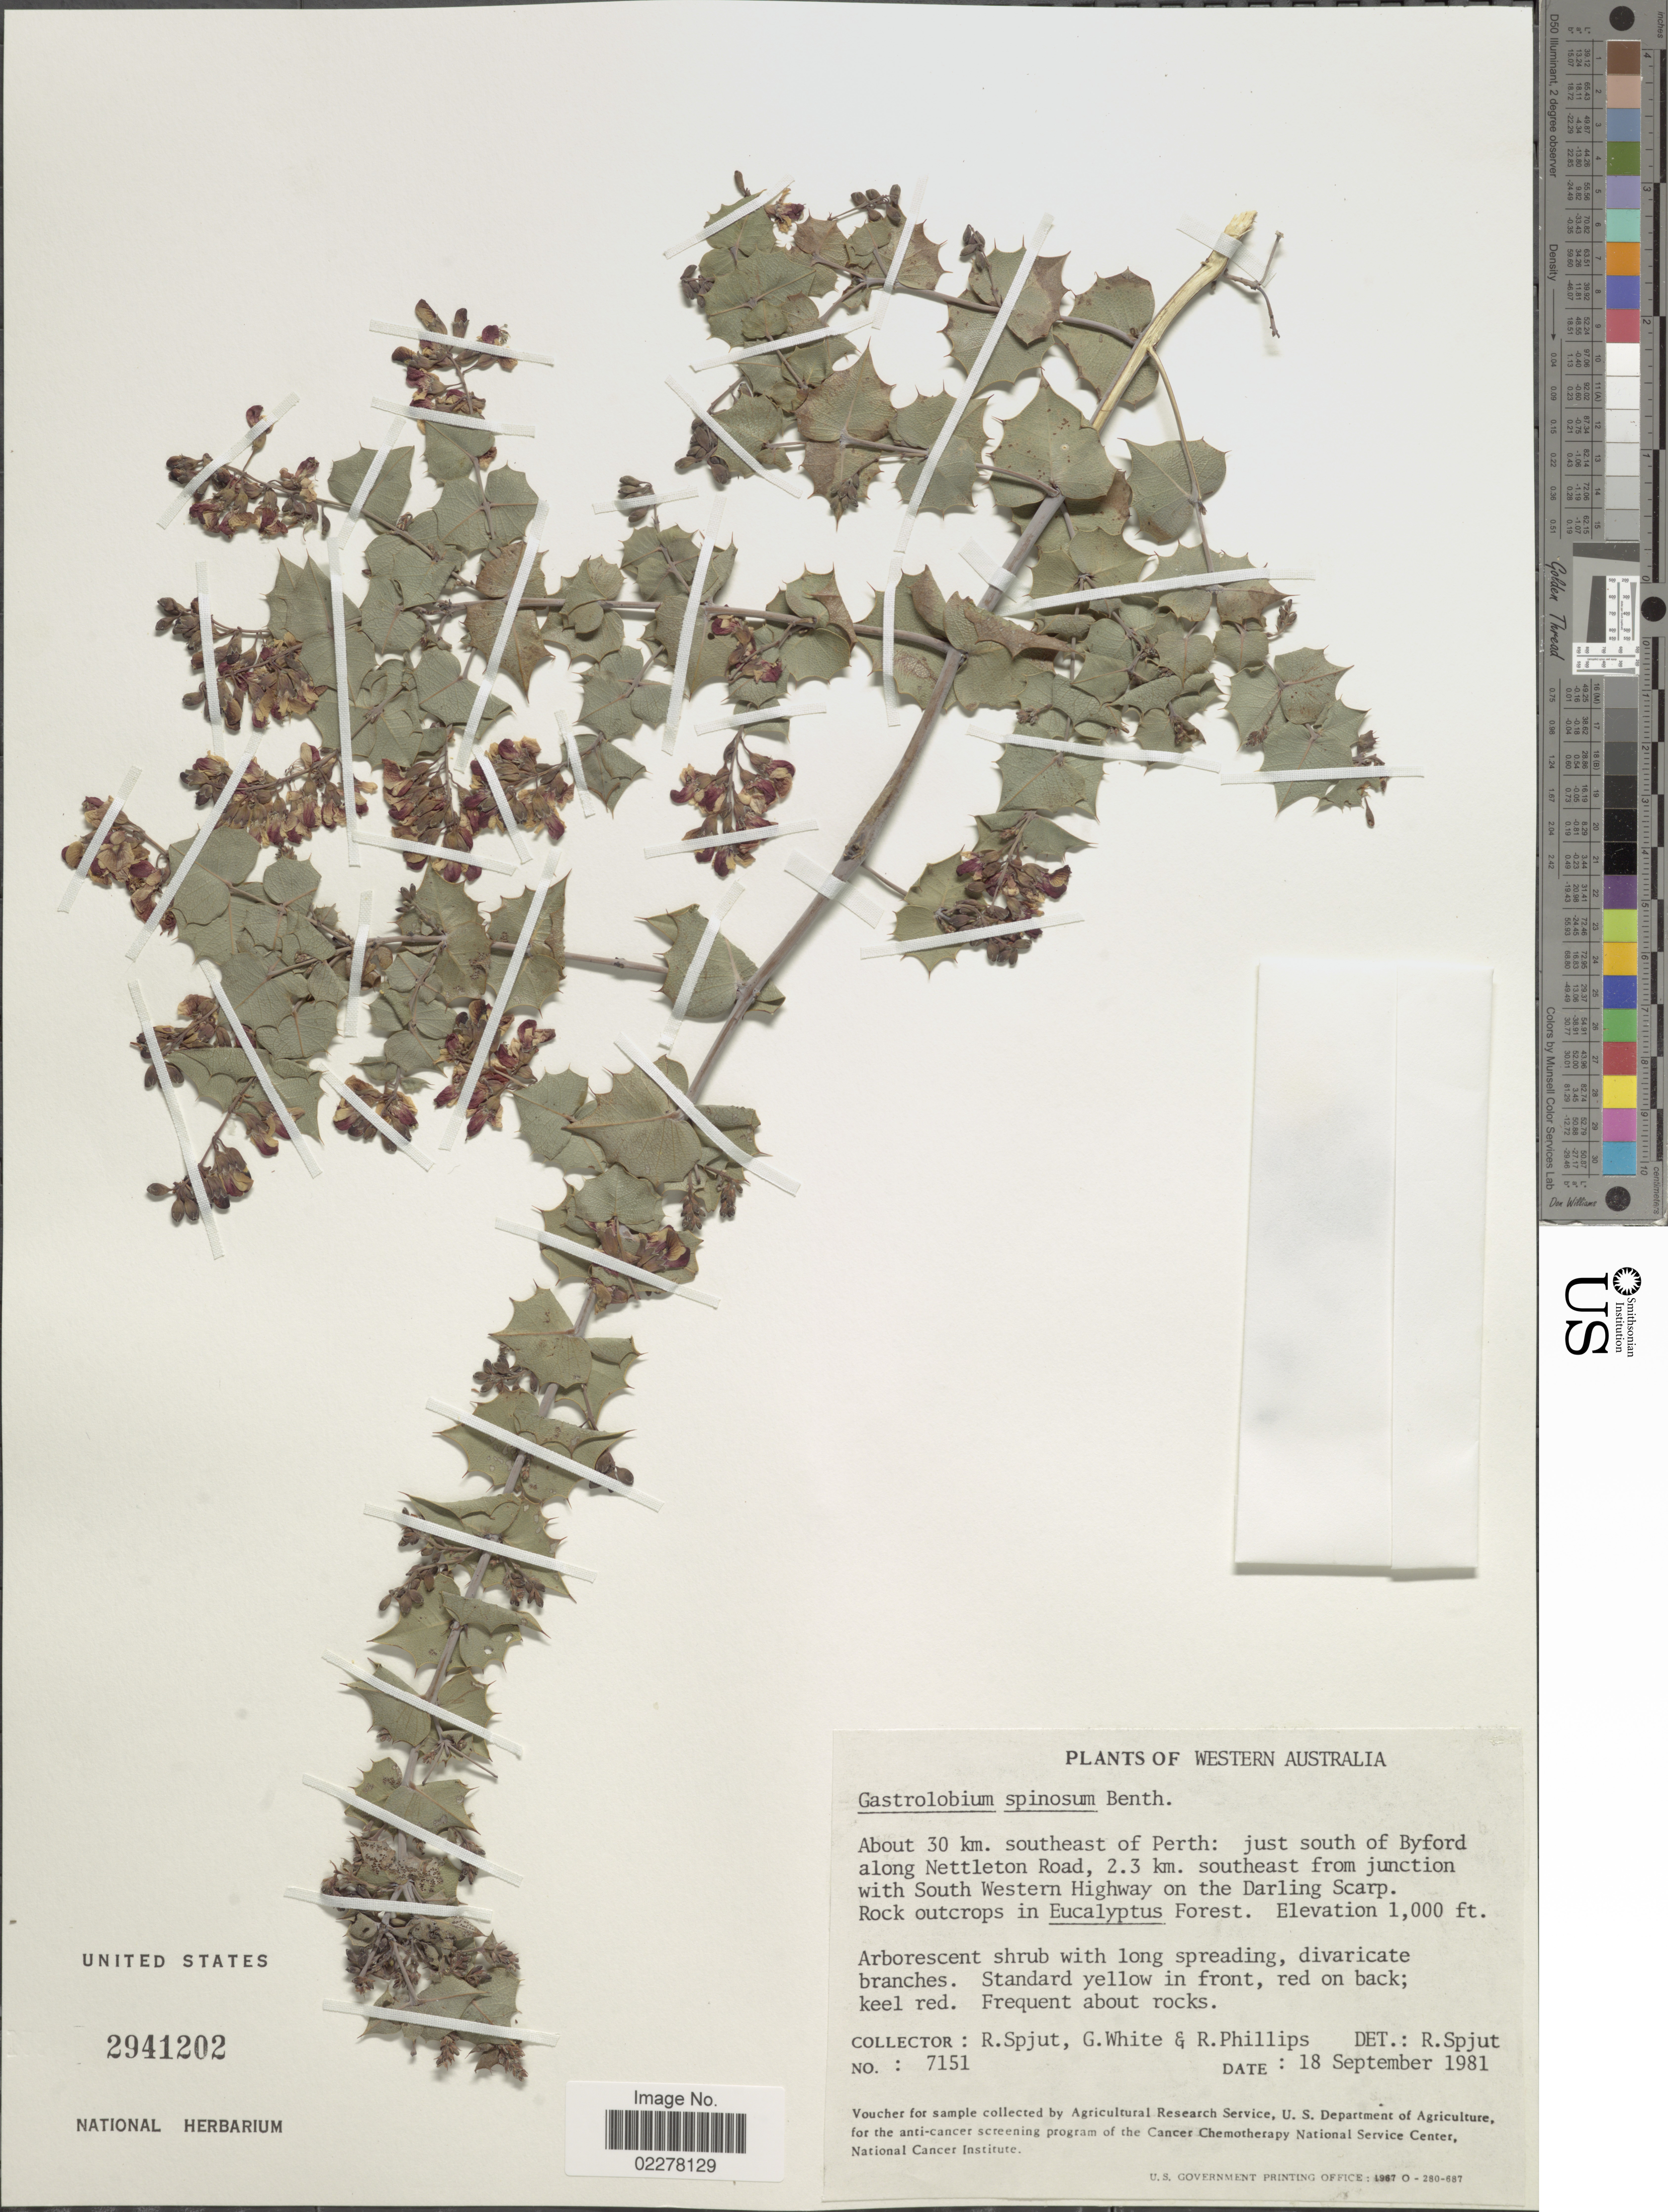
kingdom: Plantae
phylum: Tracheophyta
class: Magnoliopsida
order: Fabales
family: Fabaceae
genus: Gastrolobium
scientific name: Gastrolobium spinosum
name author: Benth.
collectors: R. Spjut, G. White & R. Phillips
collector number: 7151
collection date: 1981-09-18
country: Australia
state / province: Western Australia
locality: About 30 km. southeast of perth: just south of Byford along Nettleton Road, 2.3 km. southeast from junction with South Western Highway on the Darling Scarp.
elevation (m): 305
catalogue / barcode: US 2941202